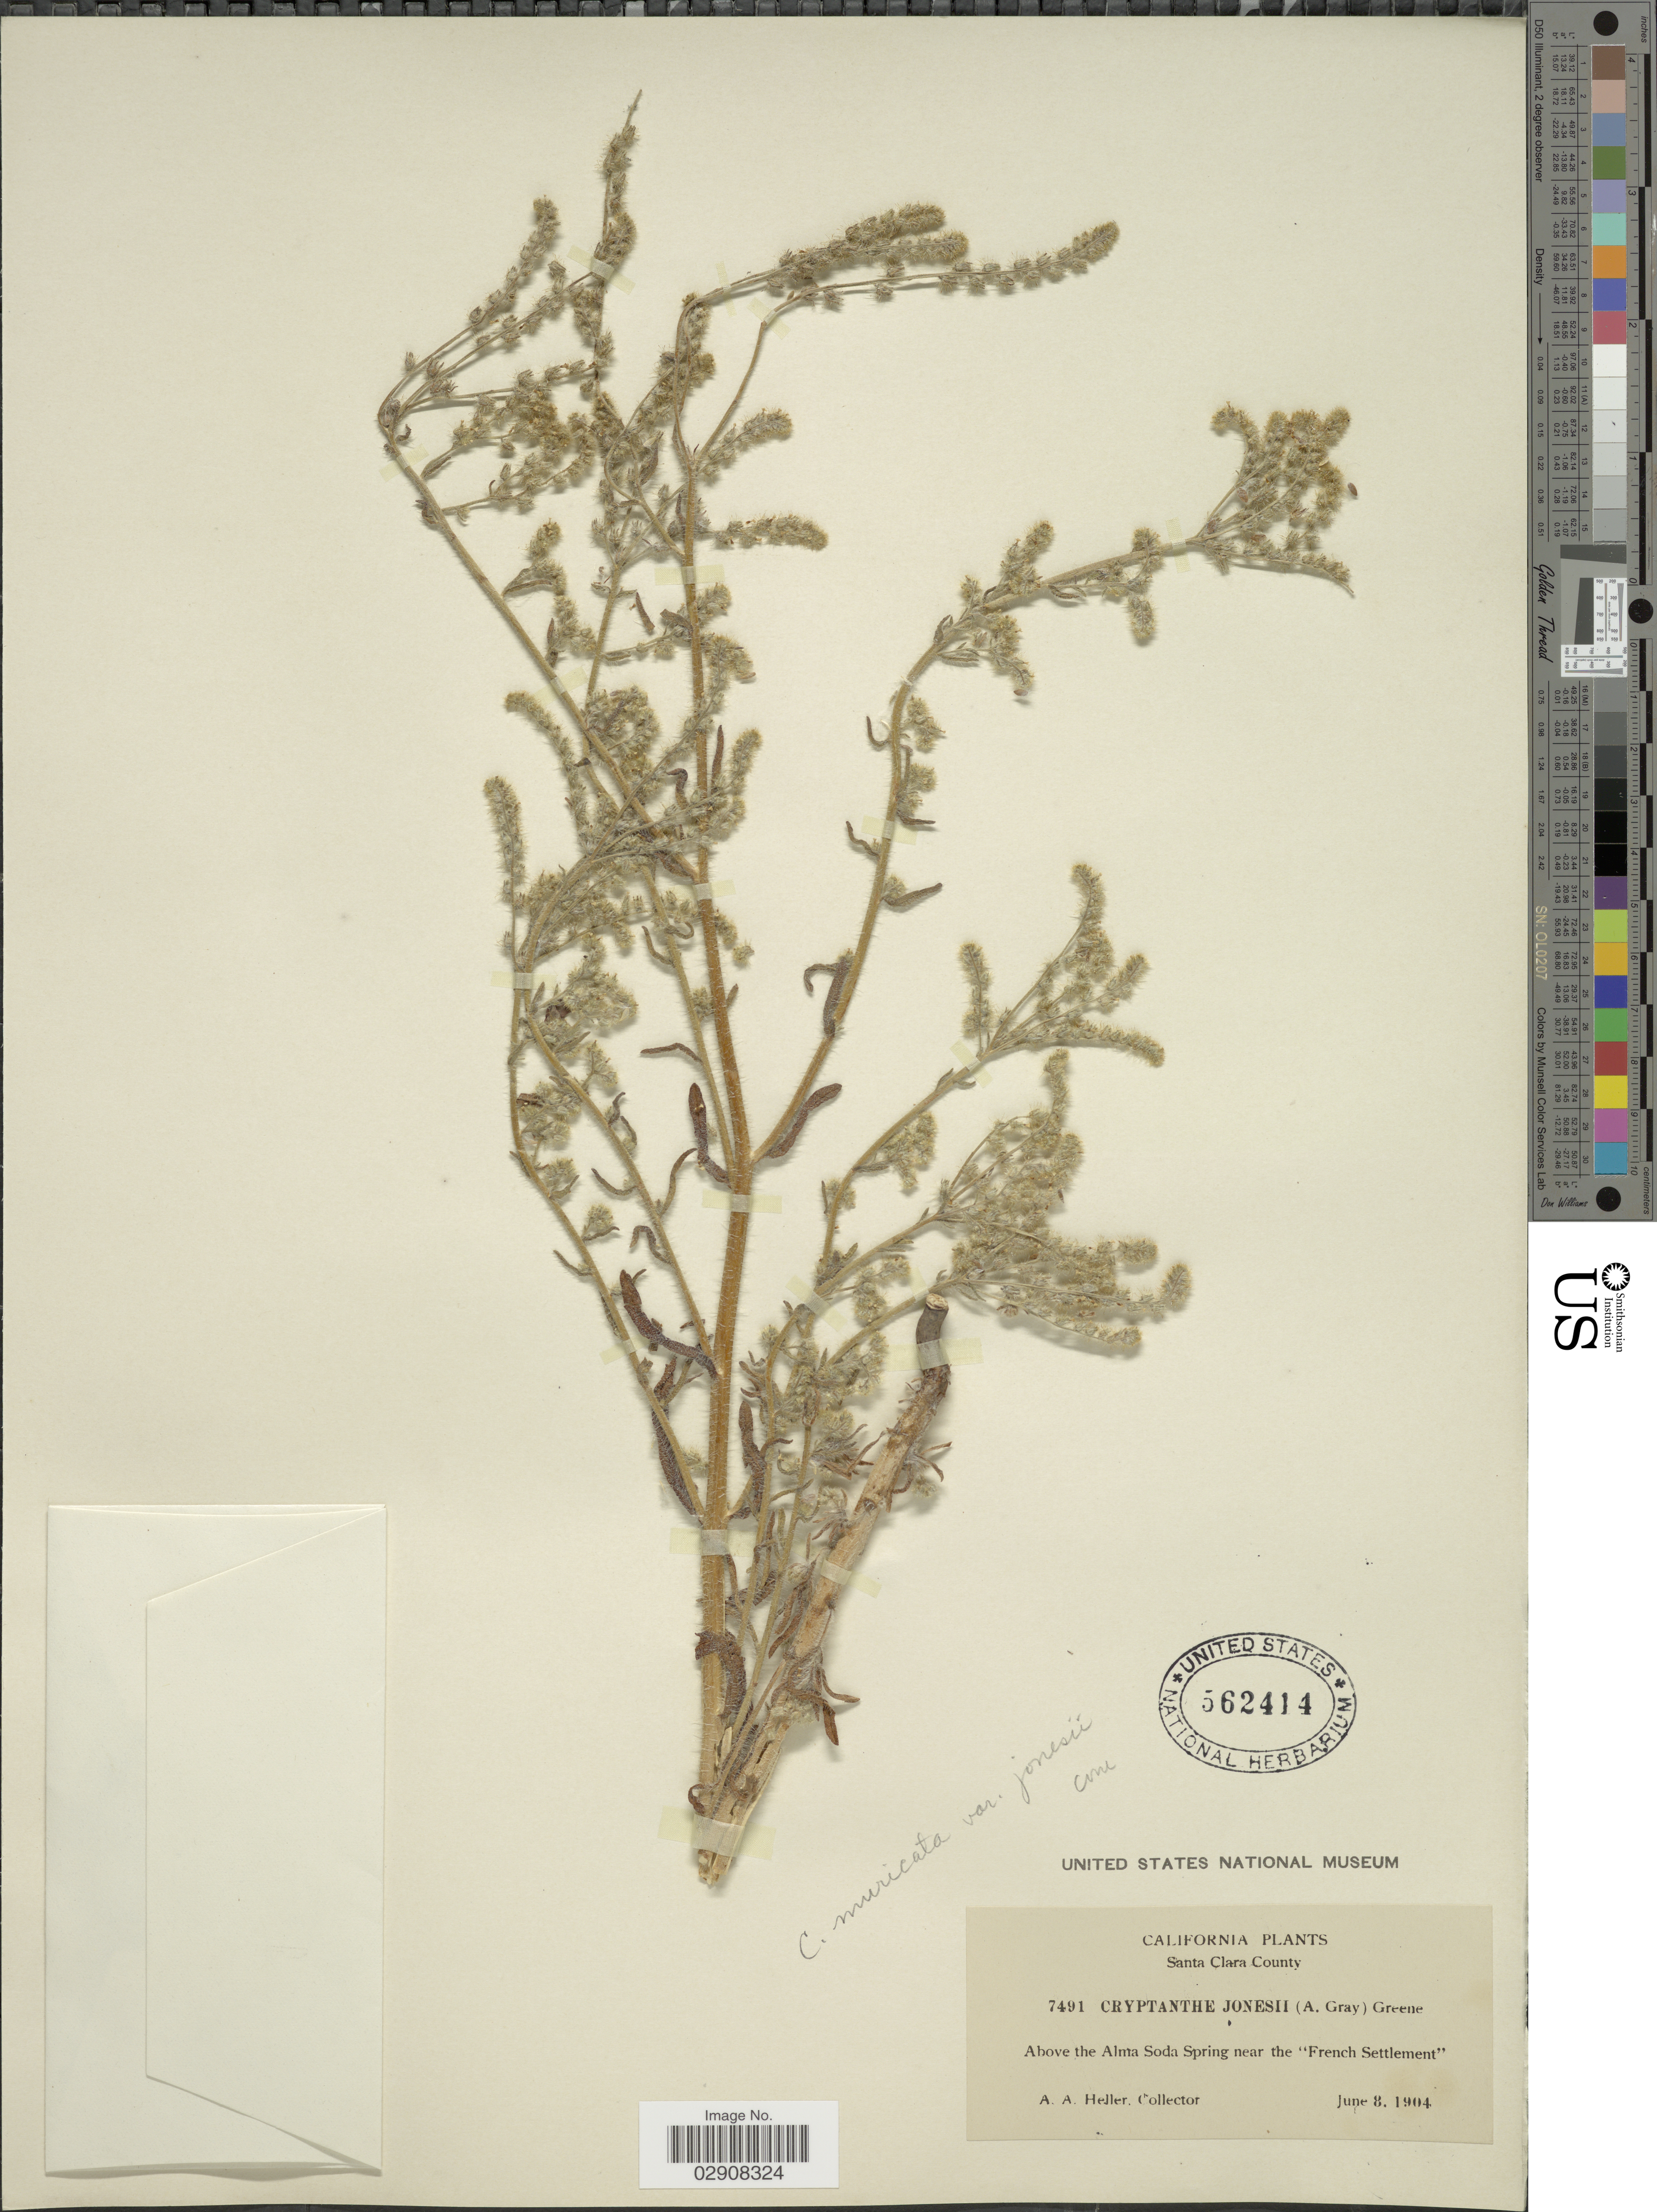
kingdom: Plantae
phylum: Tracheophyta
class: Magnoliopsida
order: Boraginales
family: Boraginaceae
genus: Cryptantha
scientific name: Cryptantha muricata var. jonesii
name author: (A. Gray) I.M. Johnst.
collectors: A. A. Heller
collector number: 7491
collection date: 1904-06-08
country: United States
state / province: California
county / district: Santa Clara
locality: Santa Clara County. Above the Alma Soda Spring near the "French Settlement".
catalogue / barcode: US 562414